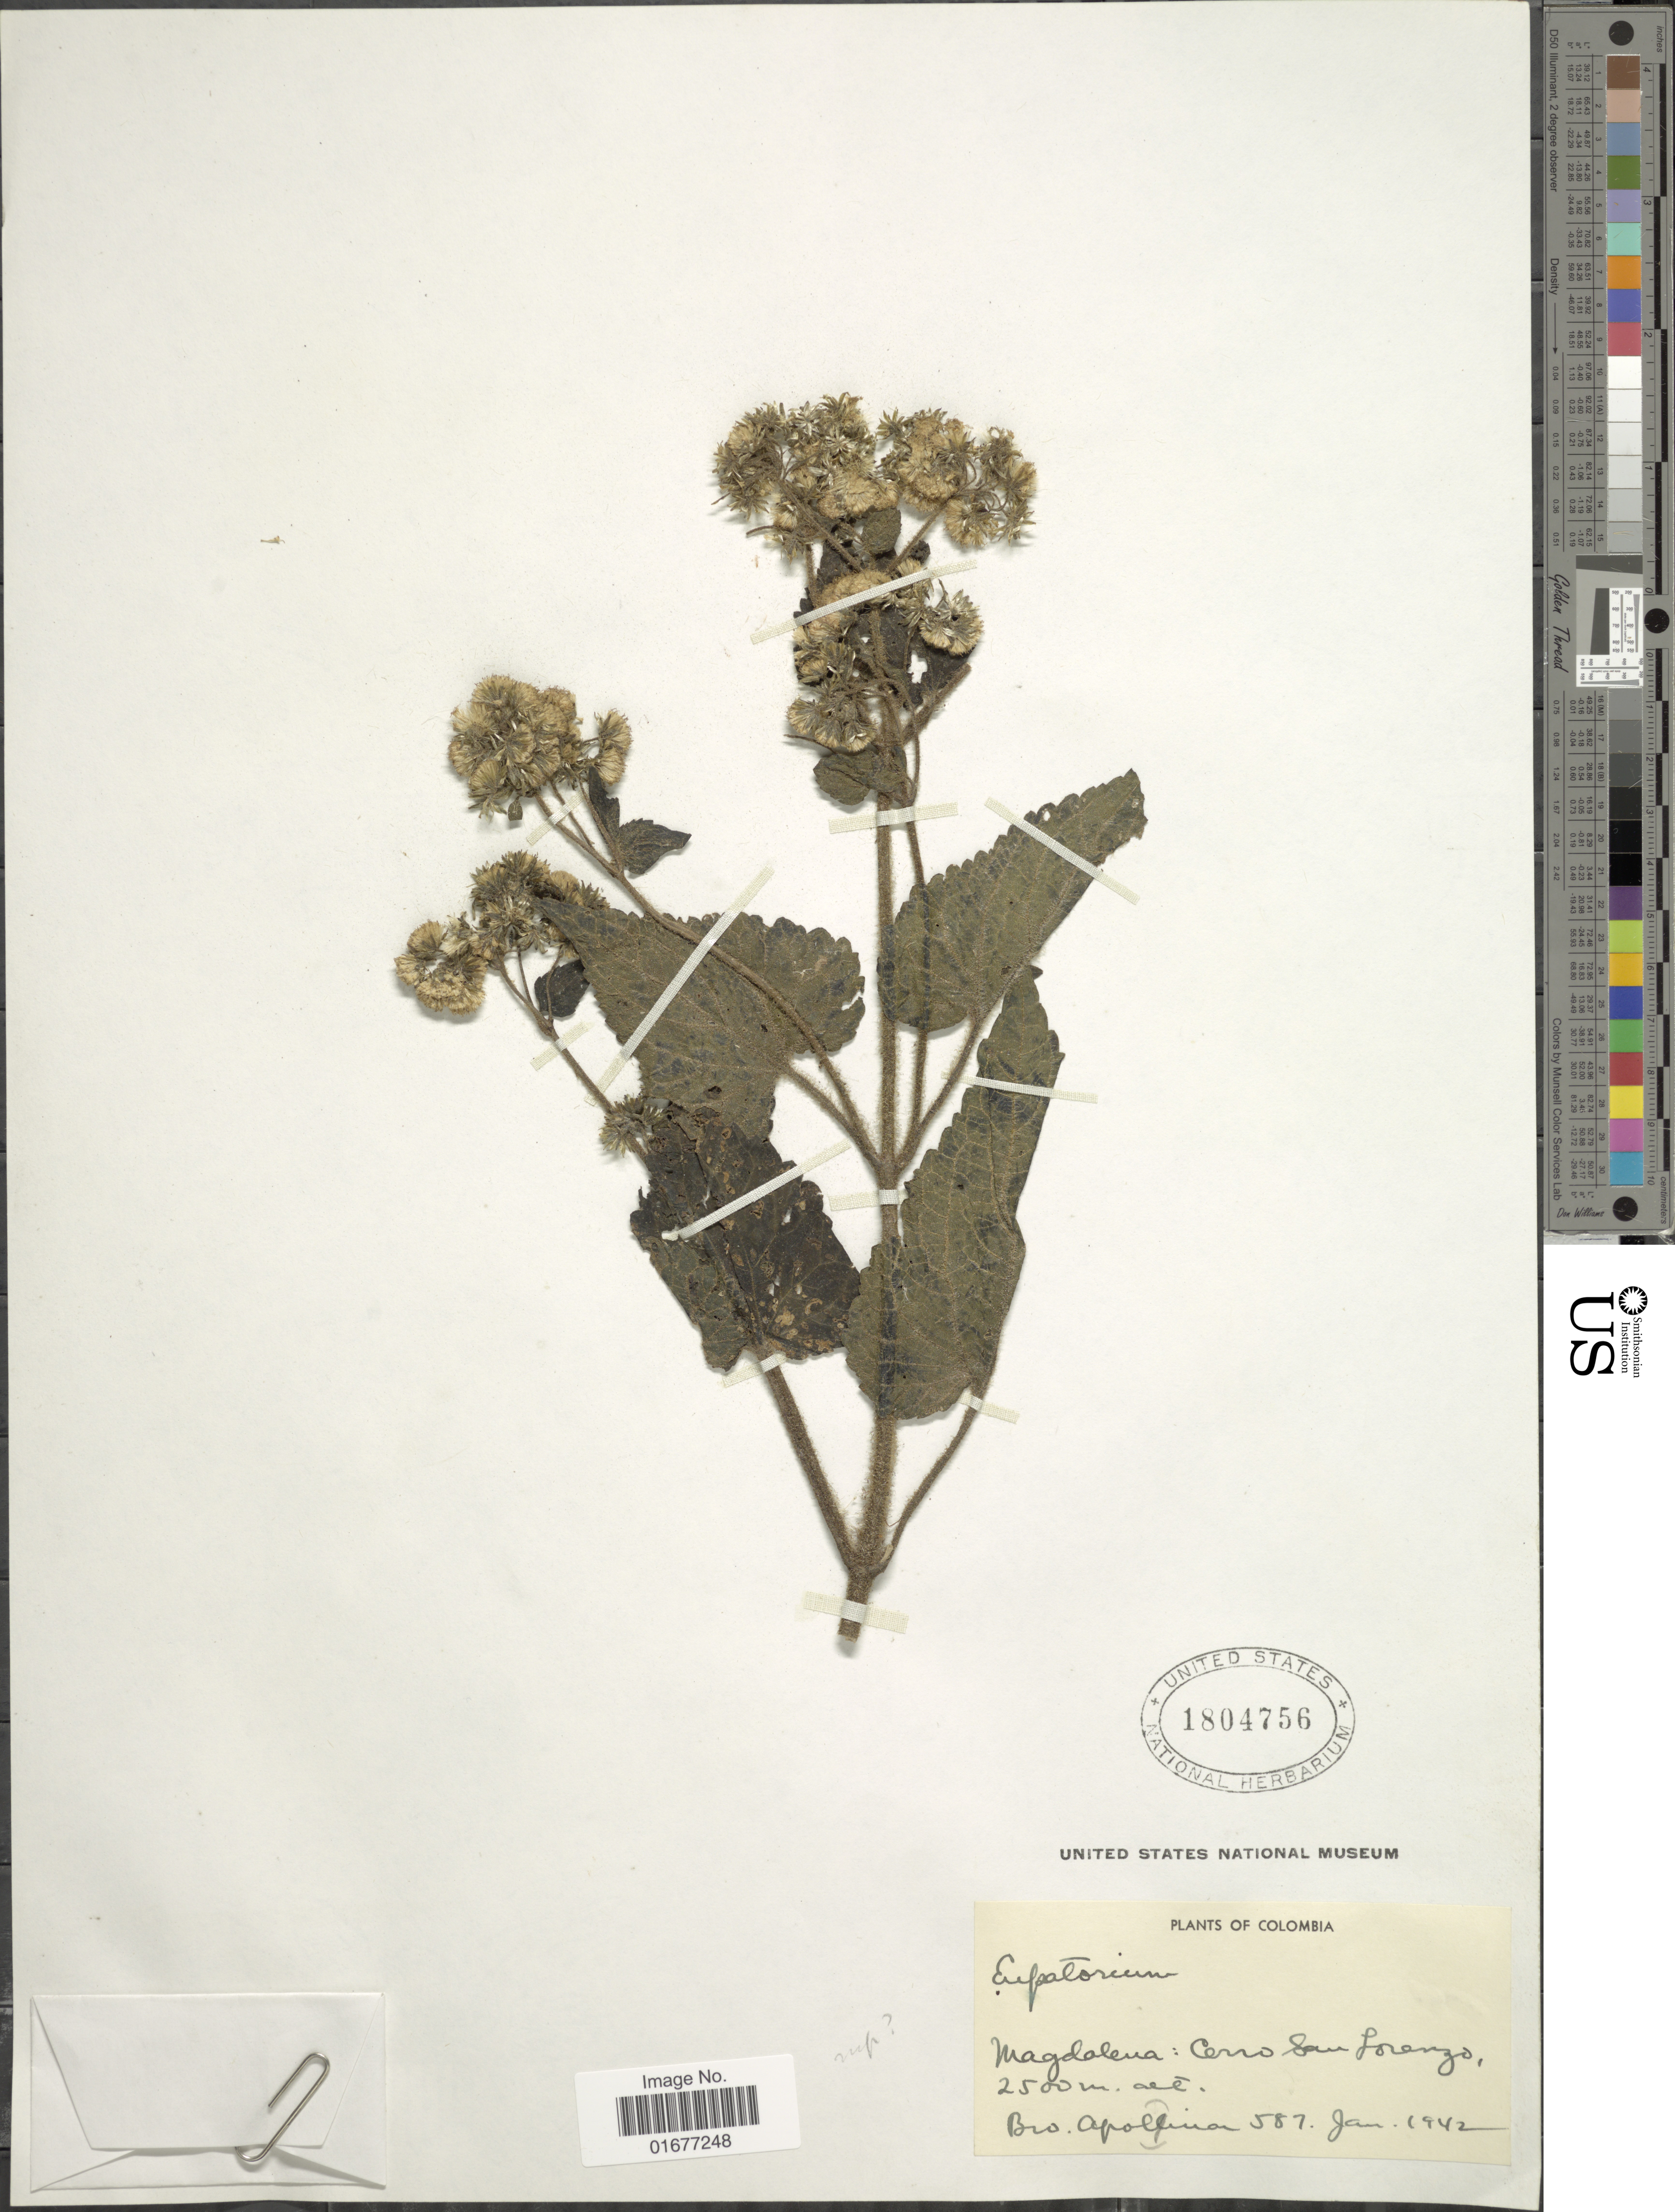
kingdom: Plantae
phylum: Tracheophyta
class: Magnoliopsida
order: Asterales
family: Asteraceae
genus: Ageratina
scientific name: Ageratina apollinairei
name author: (B.L. Rob.) R.M. King & H. Rob.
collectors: Bro. Apolinar A.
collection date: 1942-01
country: Colombia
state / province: Magdalena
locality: Magdalena: Cerro San Lorenzo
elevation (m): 2500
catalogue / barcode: US 1804756